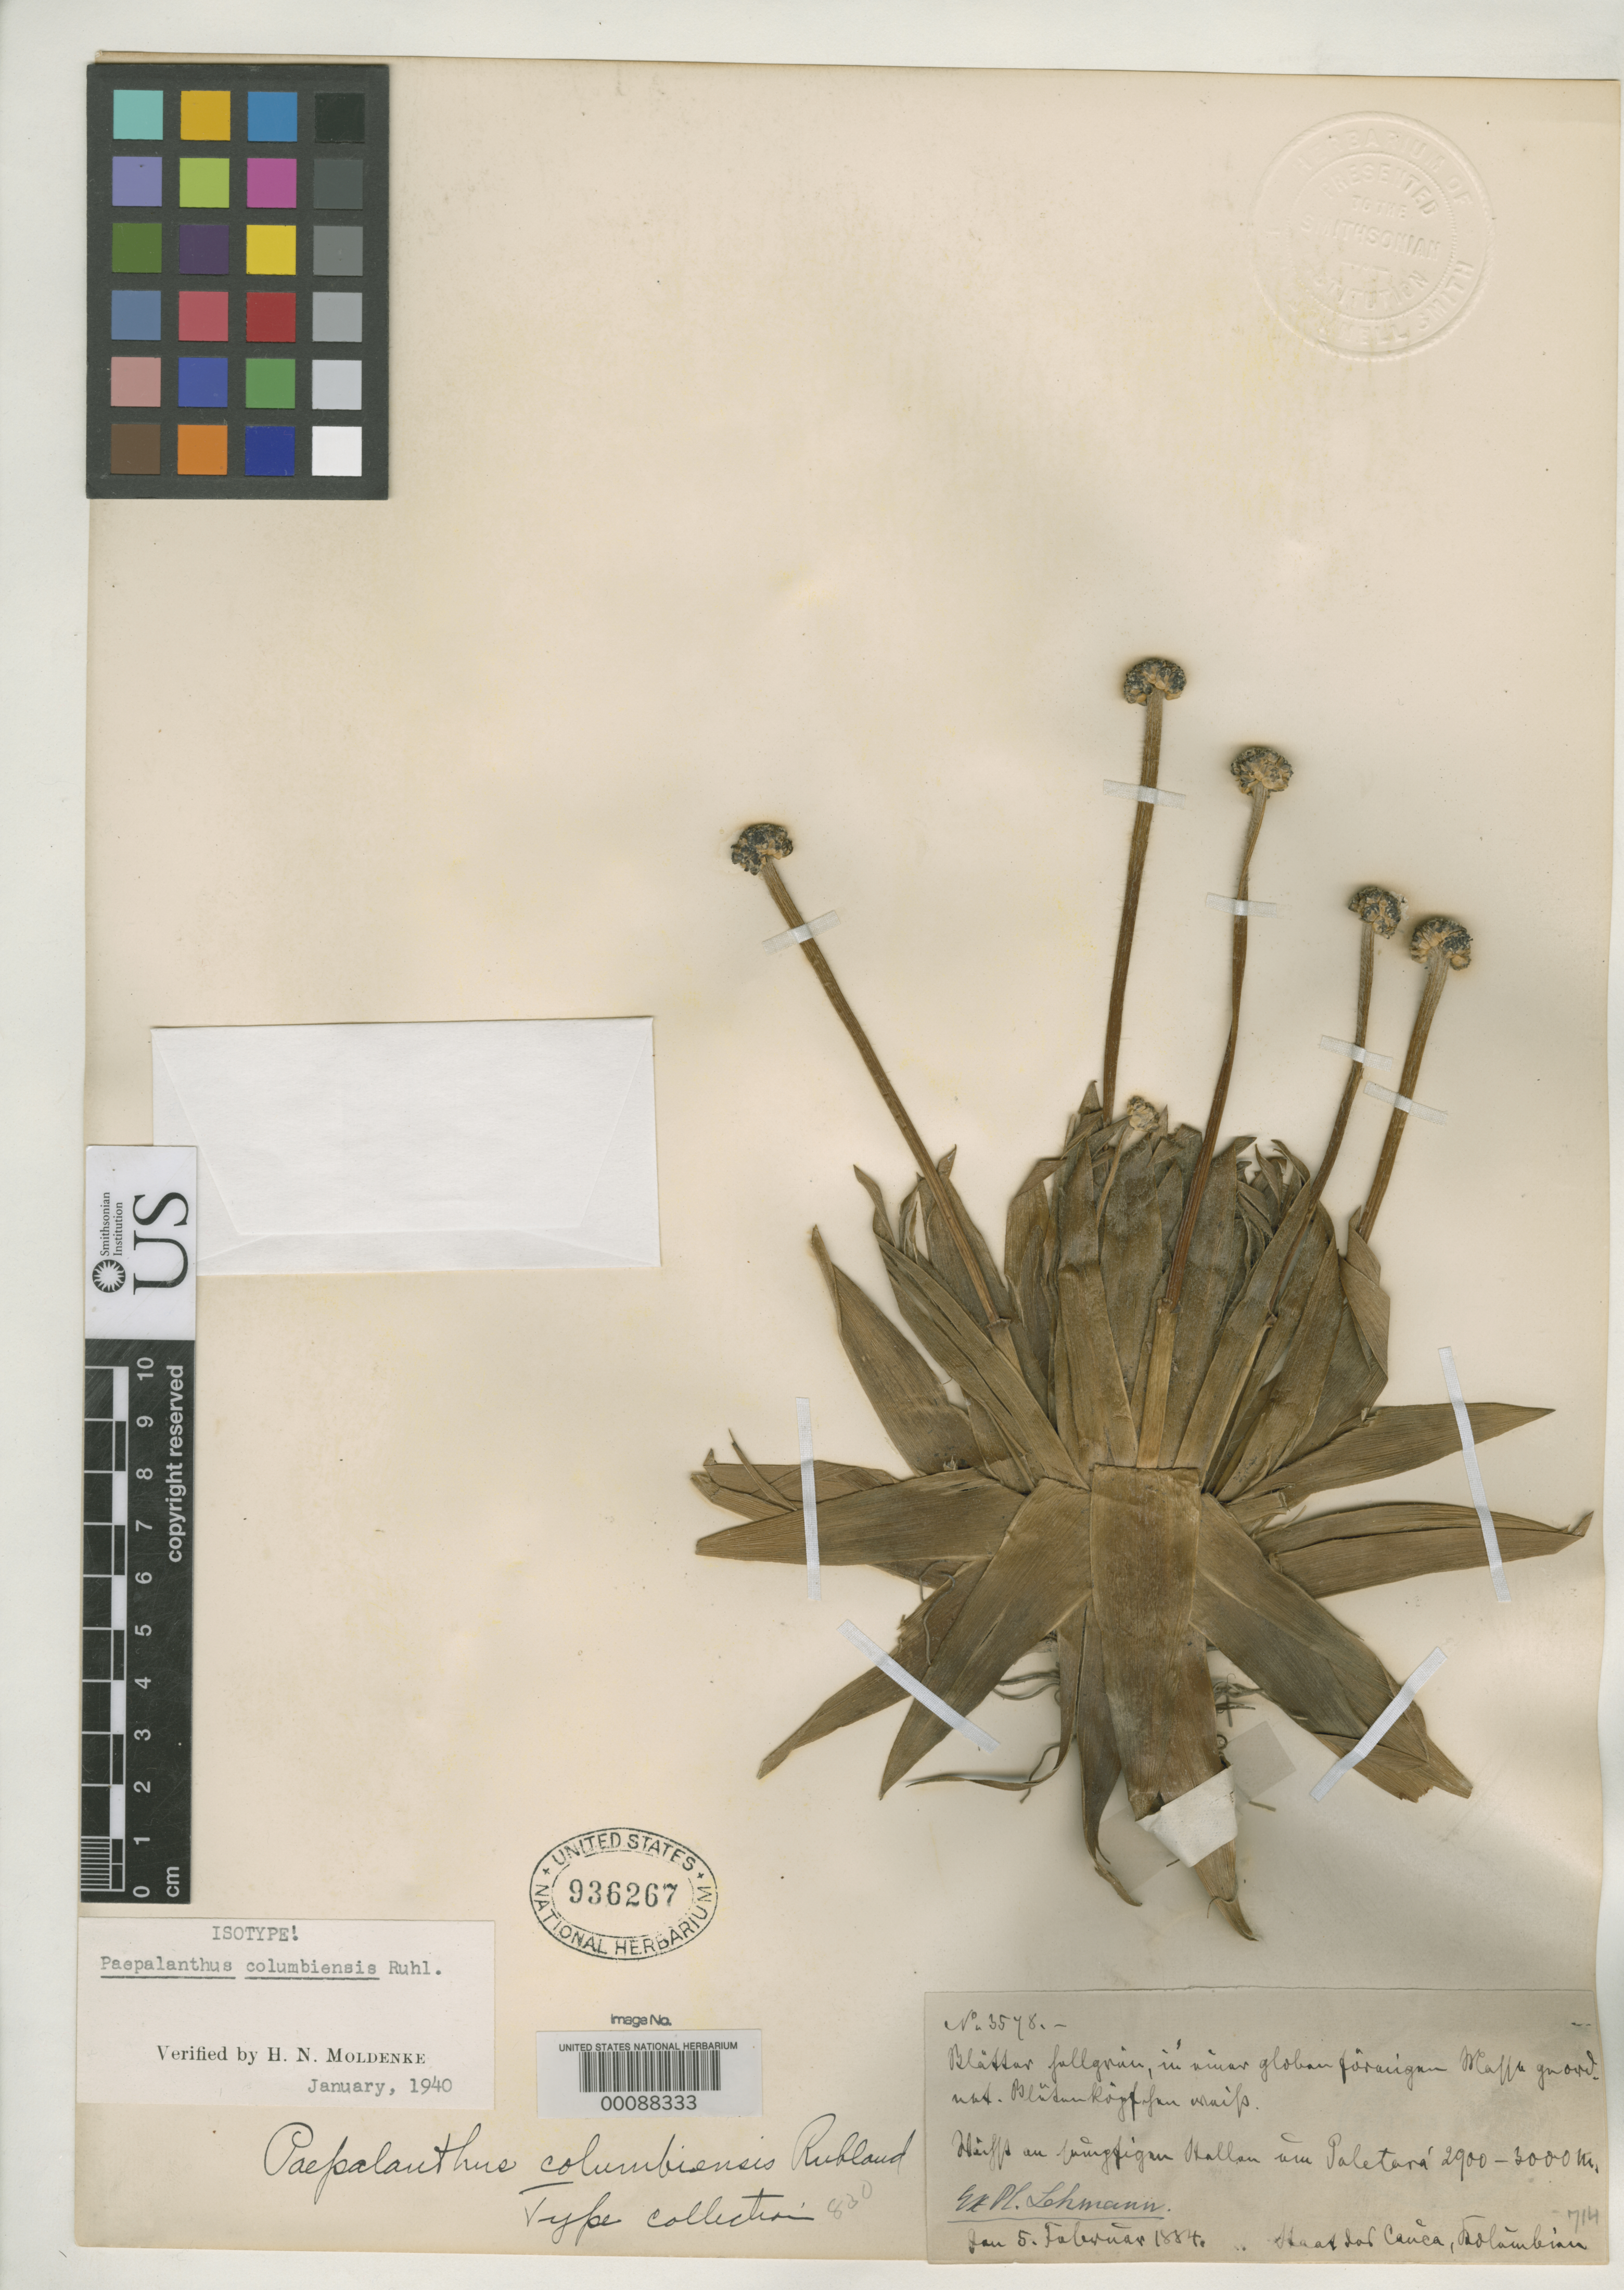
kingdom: Plantae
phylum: Tracheophyta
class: Liliopsida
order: Poales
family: Eriocaulaceae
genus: Paepalanthus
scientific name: Paepalanthus columbiensis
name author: Ruhland in Engl.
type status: Isotype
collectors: F. C. Lehmann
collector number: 3578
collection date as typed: Feb 1884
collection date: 1884-02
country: Colombia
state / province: Cauca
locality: Stellen Umpalatera.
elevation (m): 2900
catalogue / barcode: US 936267